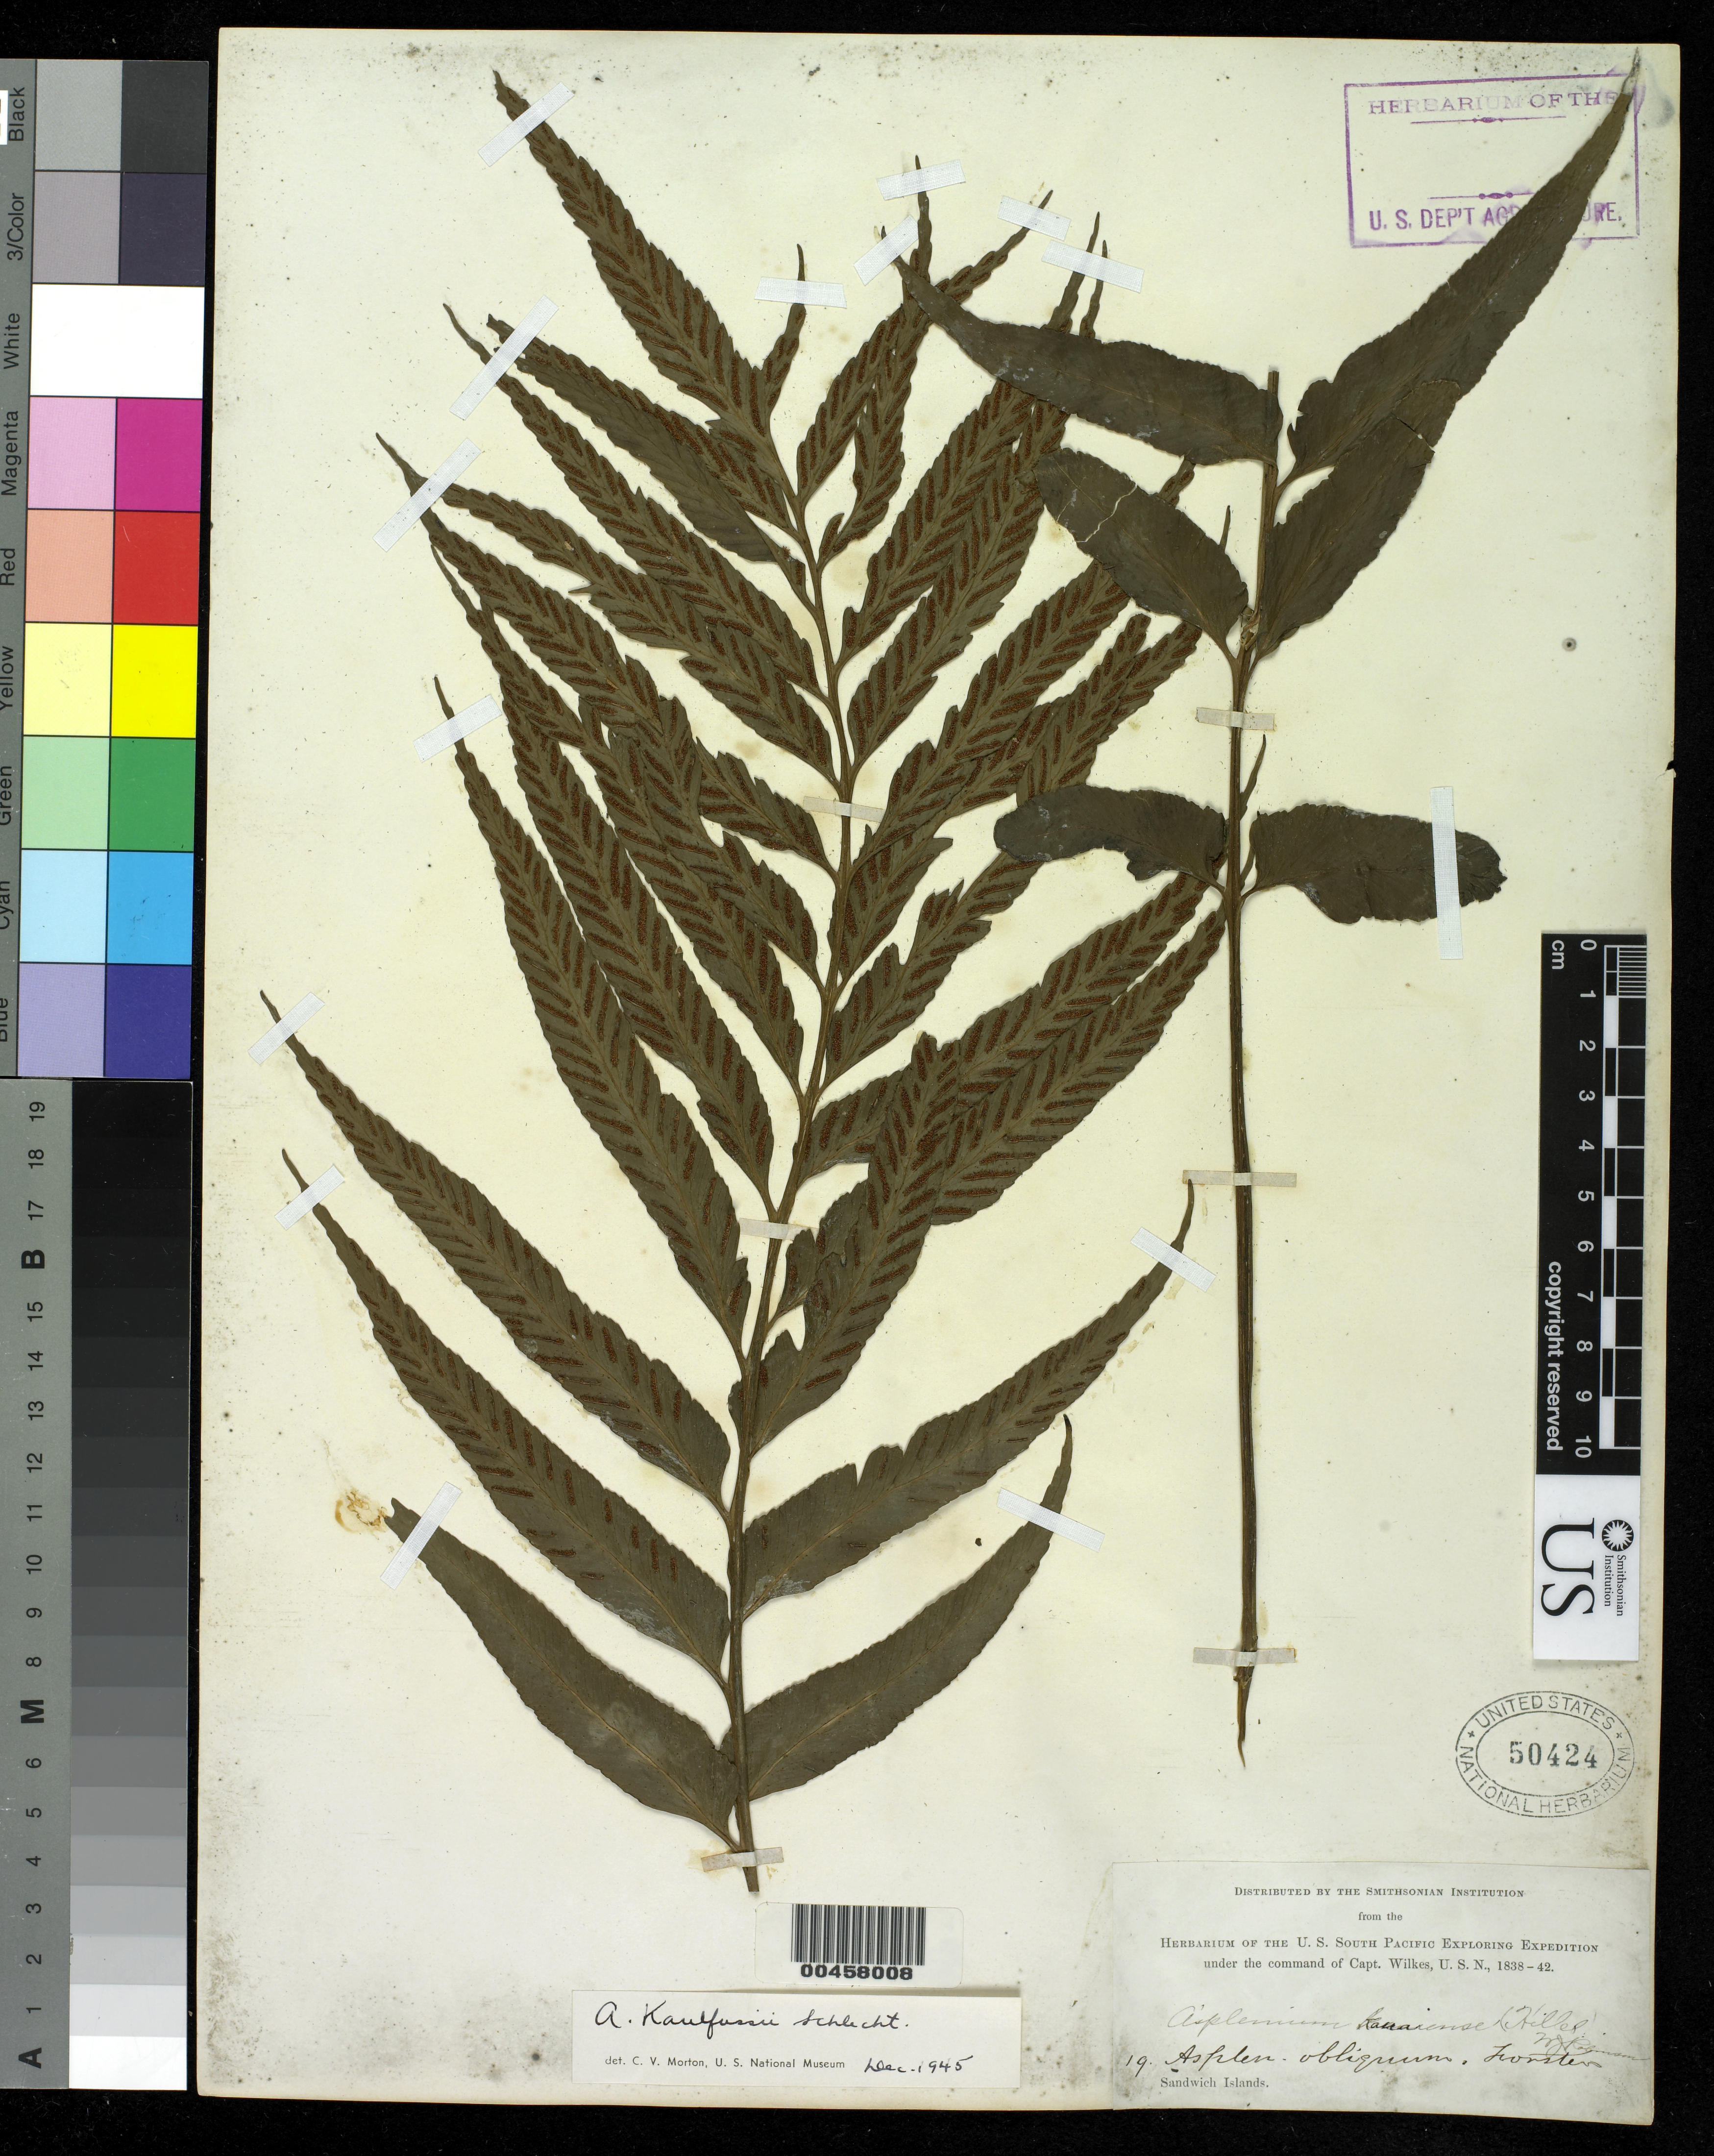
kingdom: Plantae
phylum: Tracheophyta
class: Polypodiopsida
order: Polypodiales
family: Aspleniaceae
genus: Asplenium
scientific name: Asplenium kaulfussii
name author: Schltdl.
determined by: Morton, C. V.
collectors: Wilkes Explor. Exped.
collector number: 19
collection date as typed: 1838 to -- --- 1842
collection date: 1838/1842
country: United States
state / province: Hawaii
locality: Sandwich Islands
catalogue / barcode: US 50424